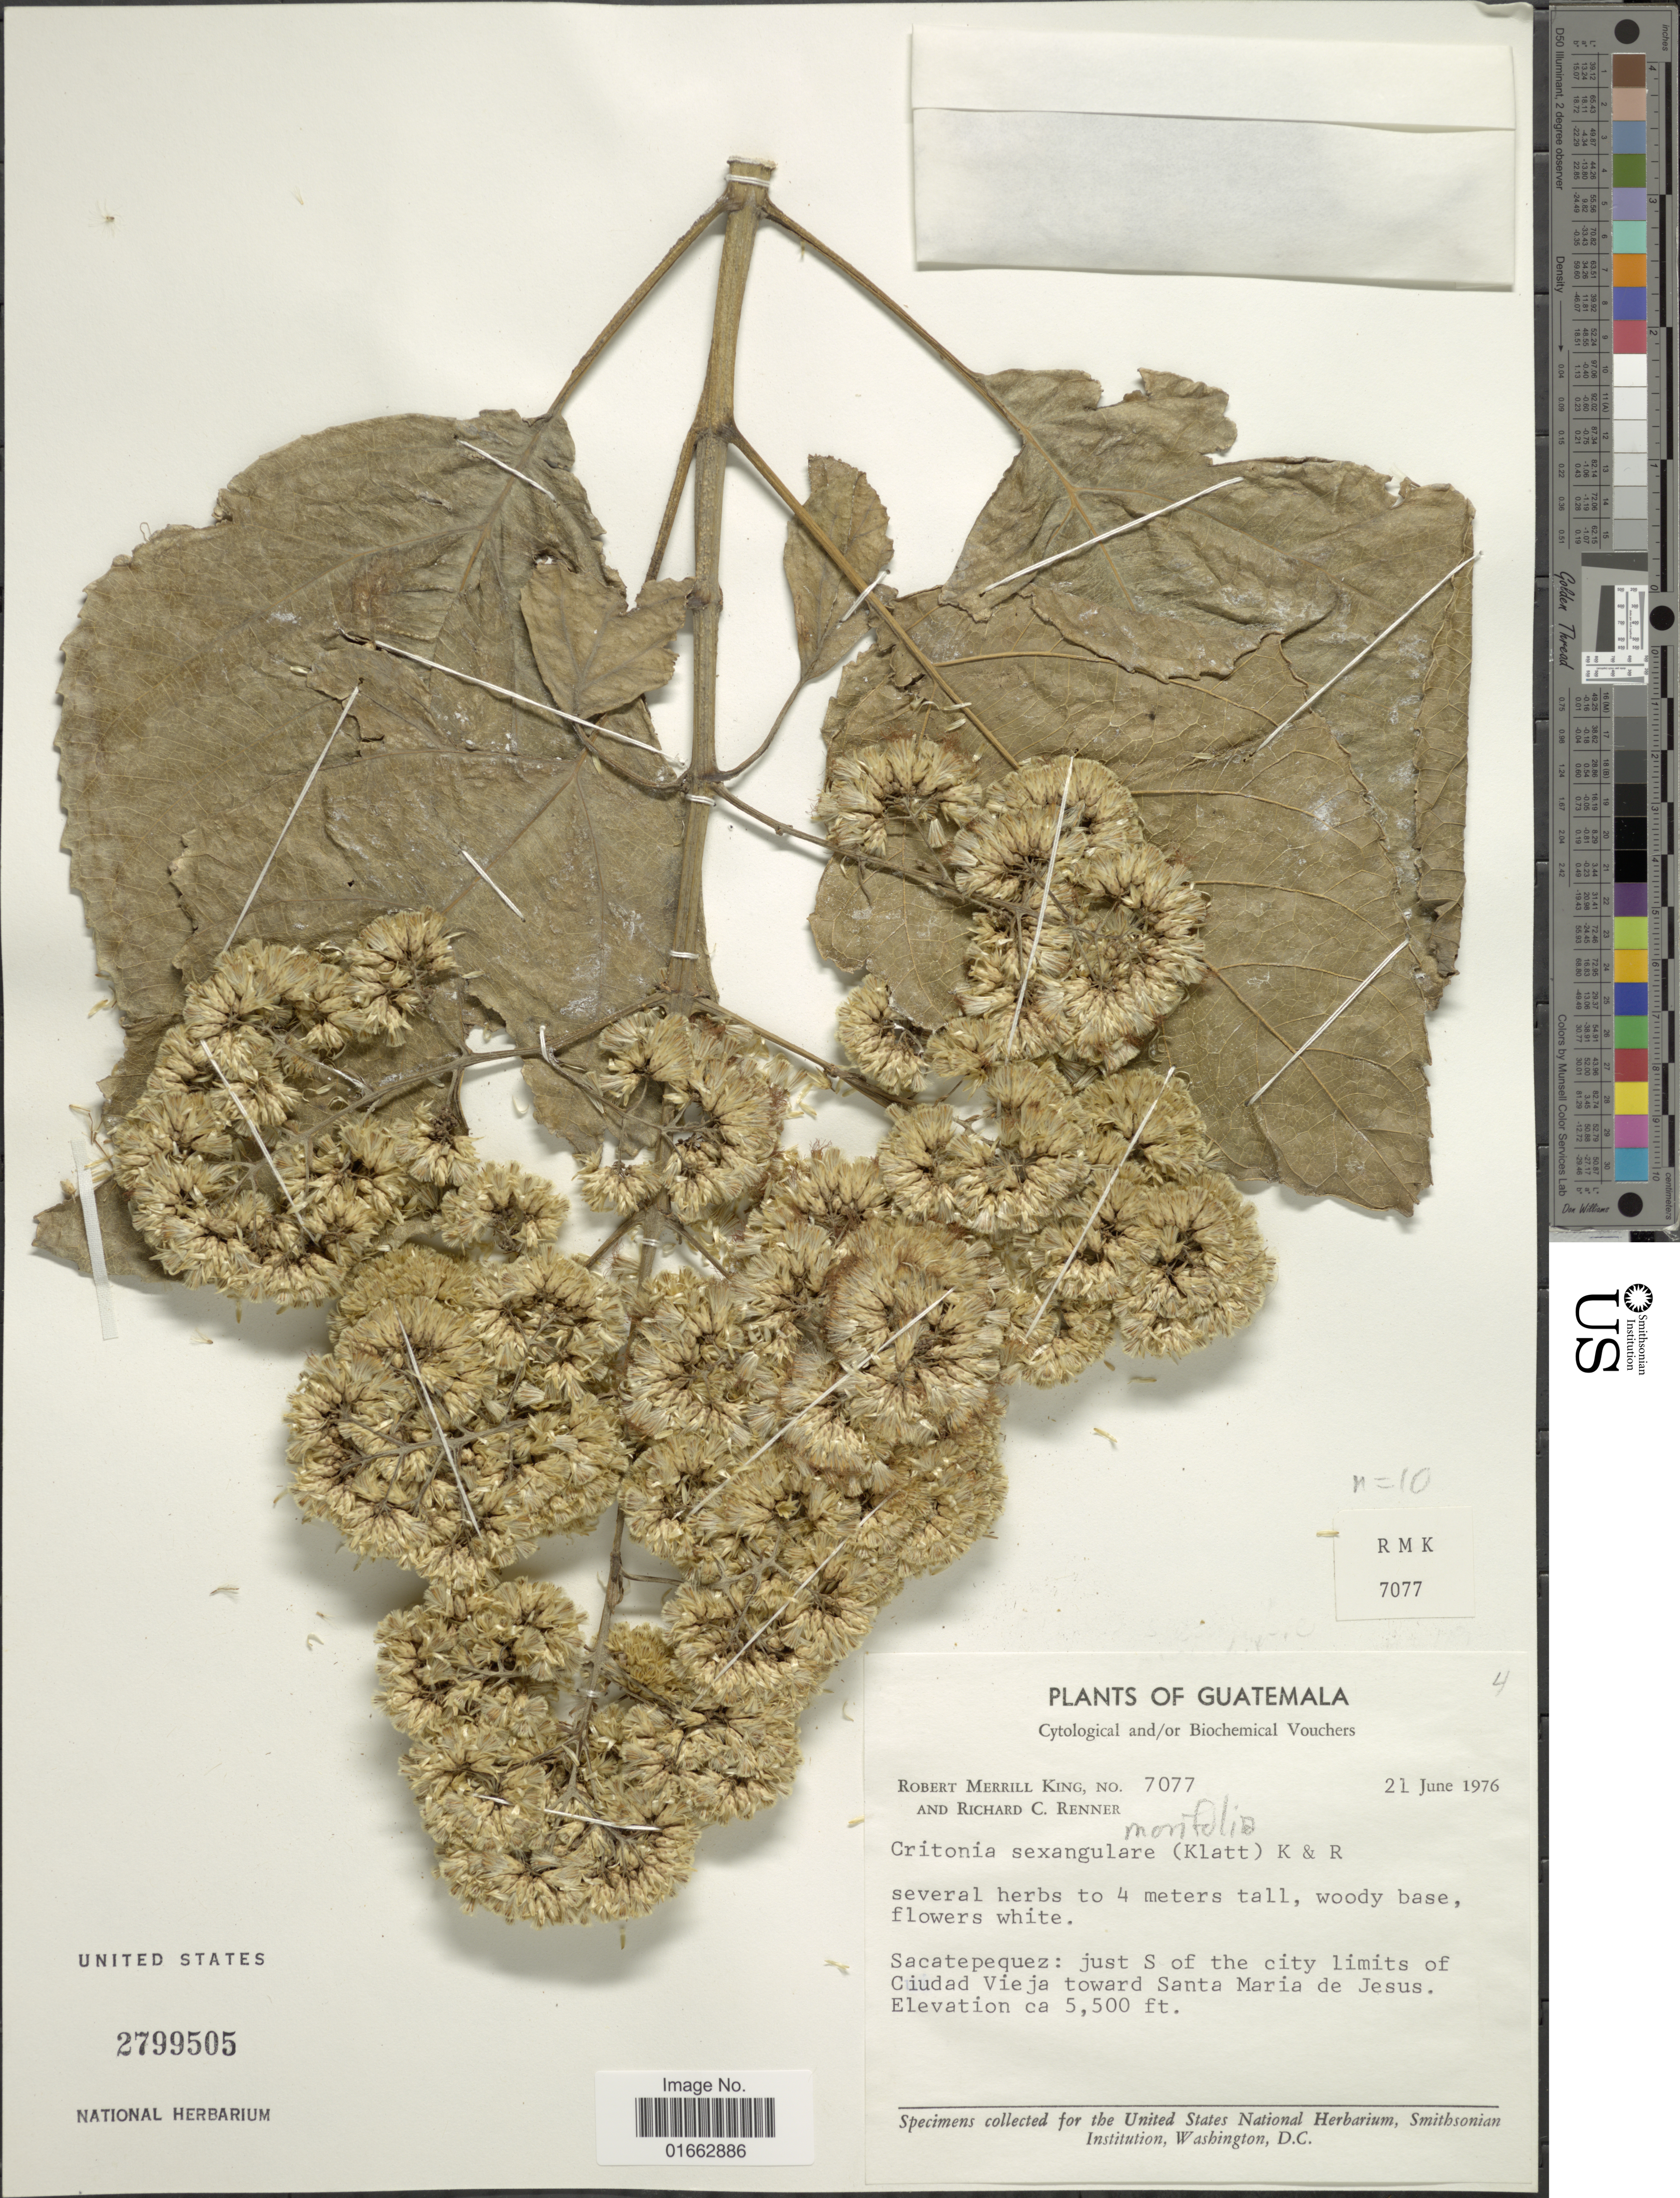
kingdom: Plantae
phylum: Tracheophyta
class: Magnoliopsida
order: Asterales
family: Asteraceae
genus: Critonia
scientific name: Critonia morifolia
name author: (Mill.) R.M. King & H. Rob.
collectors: R. M. King & R. C. Renner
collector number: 7077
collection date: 1976-06-21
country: Guatemala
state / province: Sacatepéquez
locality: Just S of the city limits of Ciudad Vieja toward Santa Maria de Jesus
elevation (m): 1676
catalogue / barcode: US 2799505